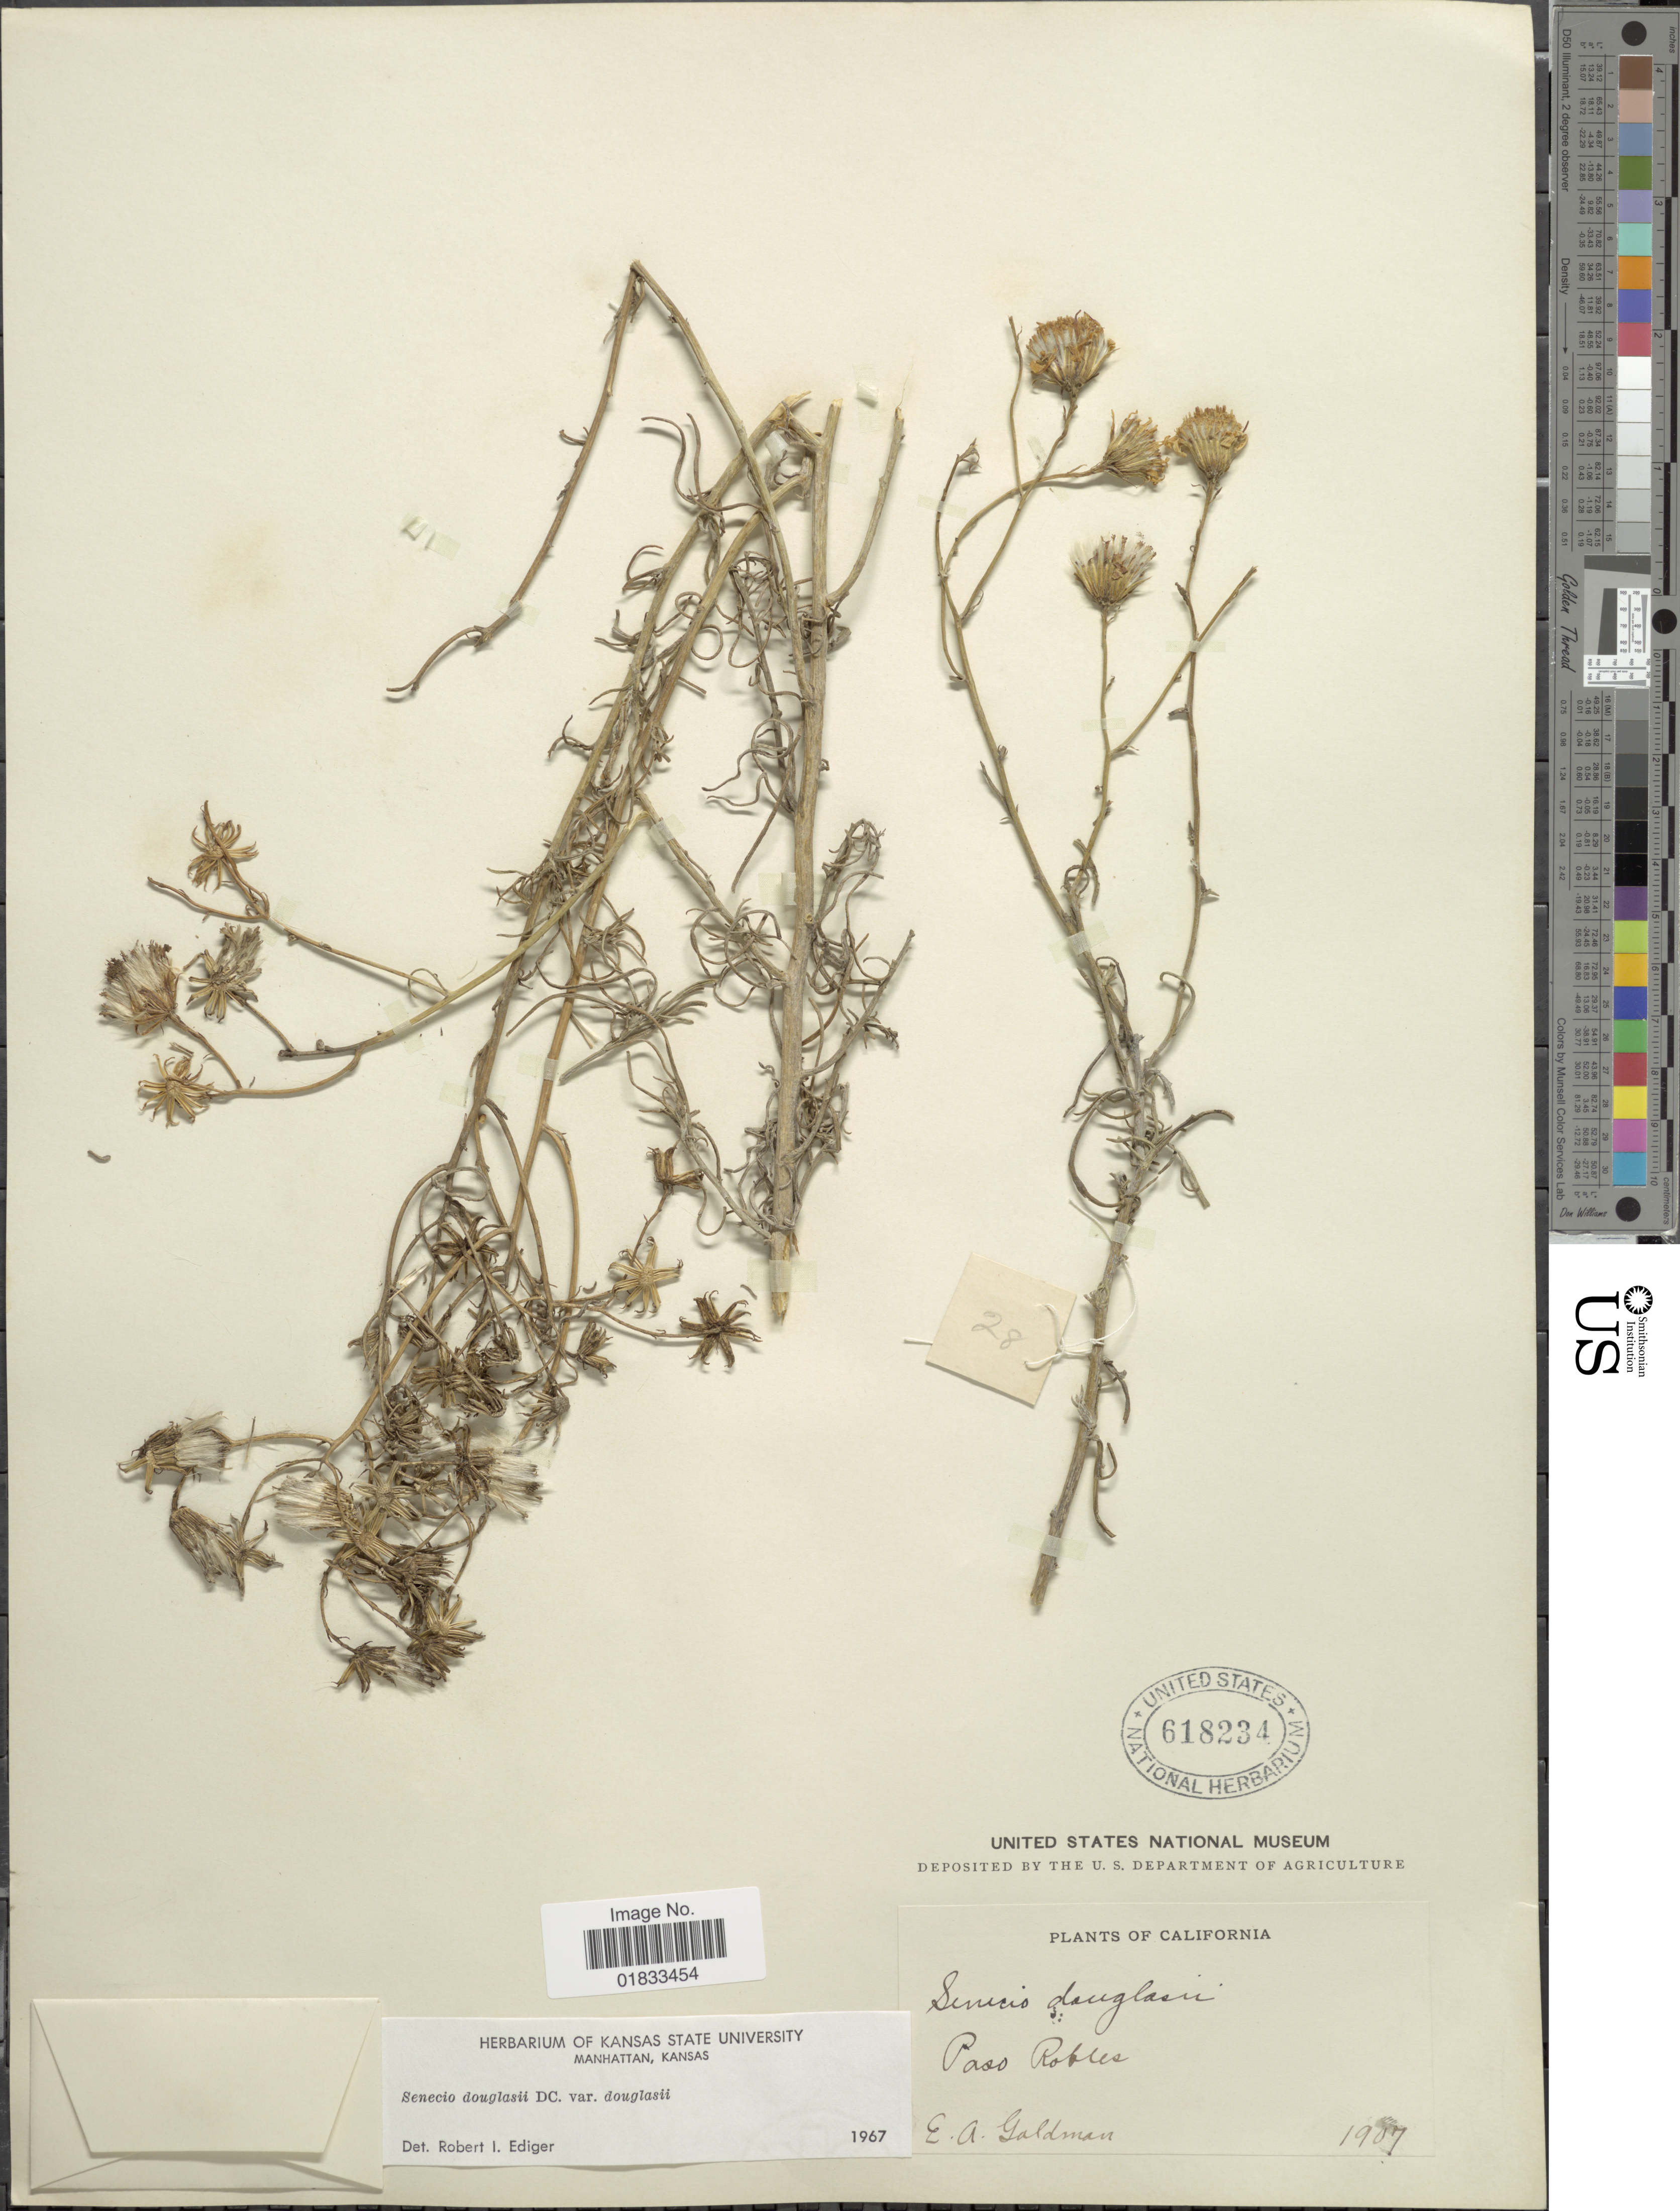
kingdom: Plantae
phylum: Tracheophyta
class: Magnoliopsida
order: Asterales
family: Asteraceae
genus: Senecio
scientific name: Senecio flaccidus var. douglasii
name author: (DC.) B.L. Turner & T.M. Barkley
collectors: E. A. Goldman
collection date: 1907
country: United States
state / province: California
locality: Paso Robles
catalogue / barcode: US 618234